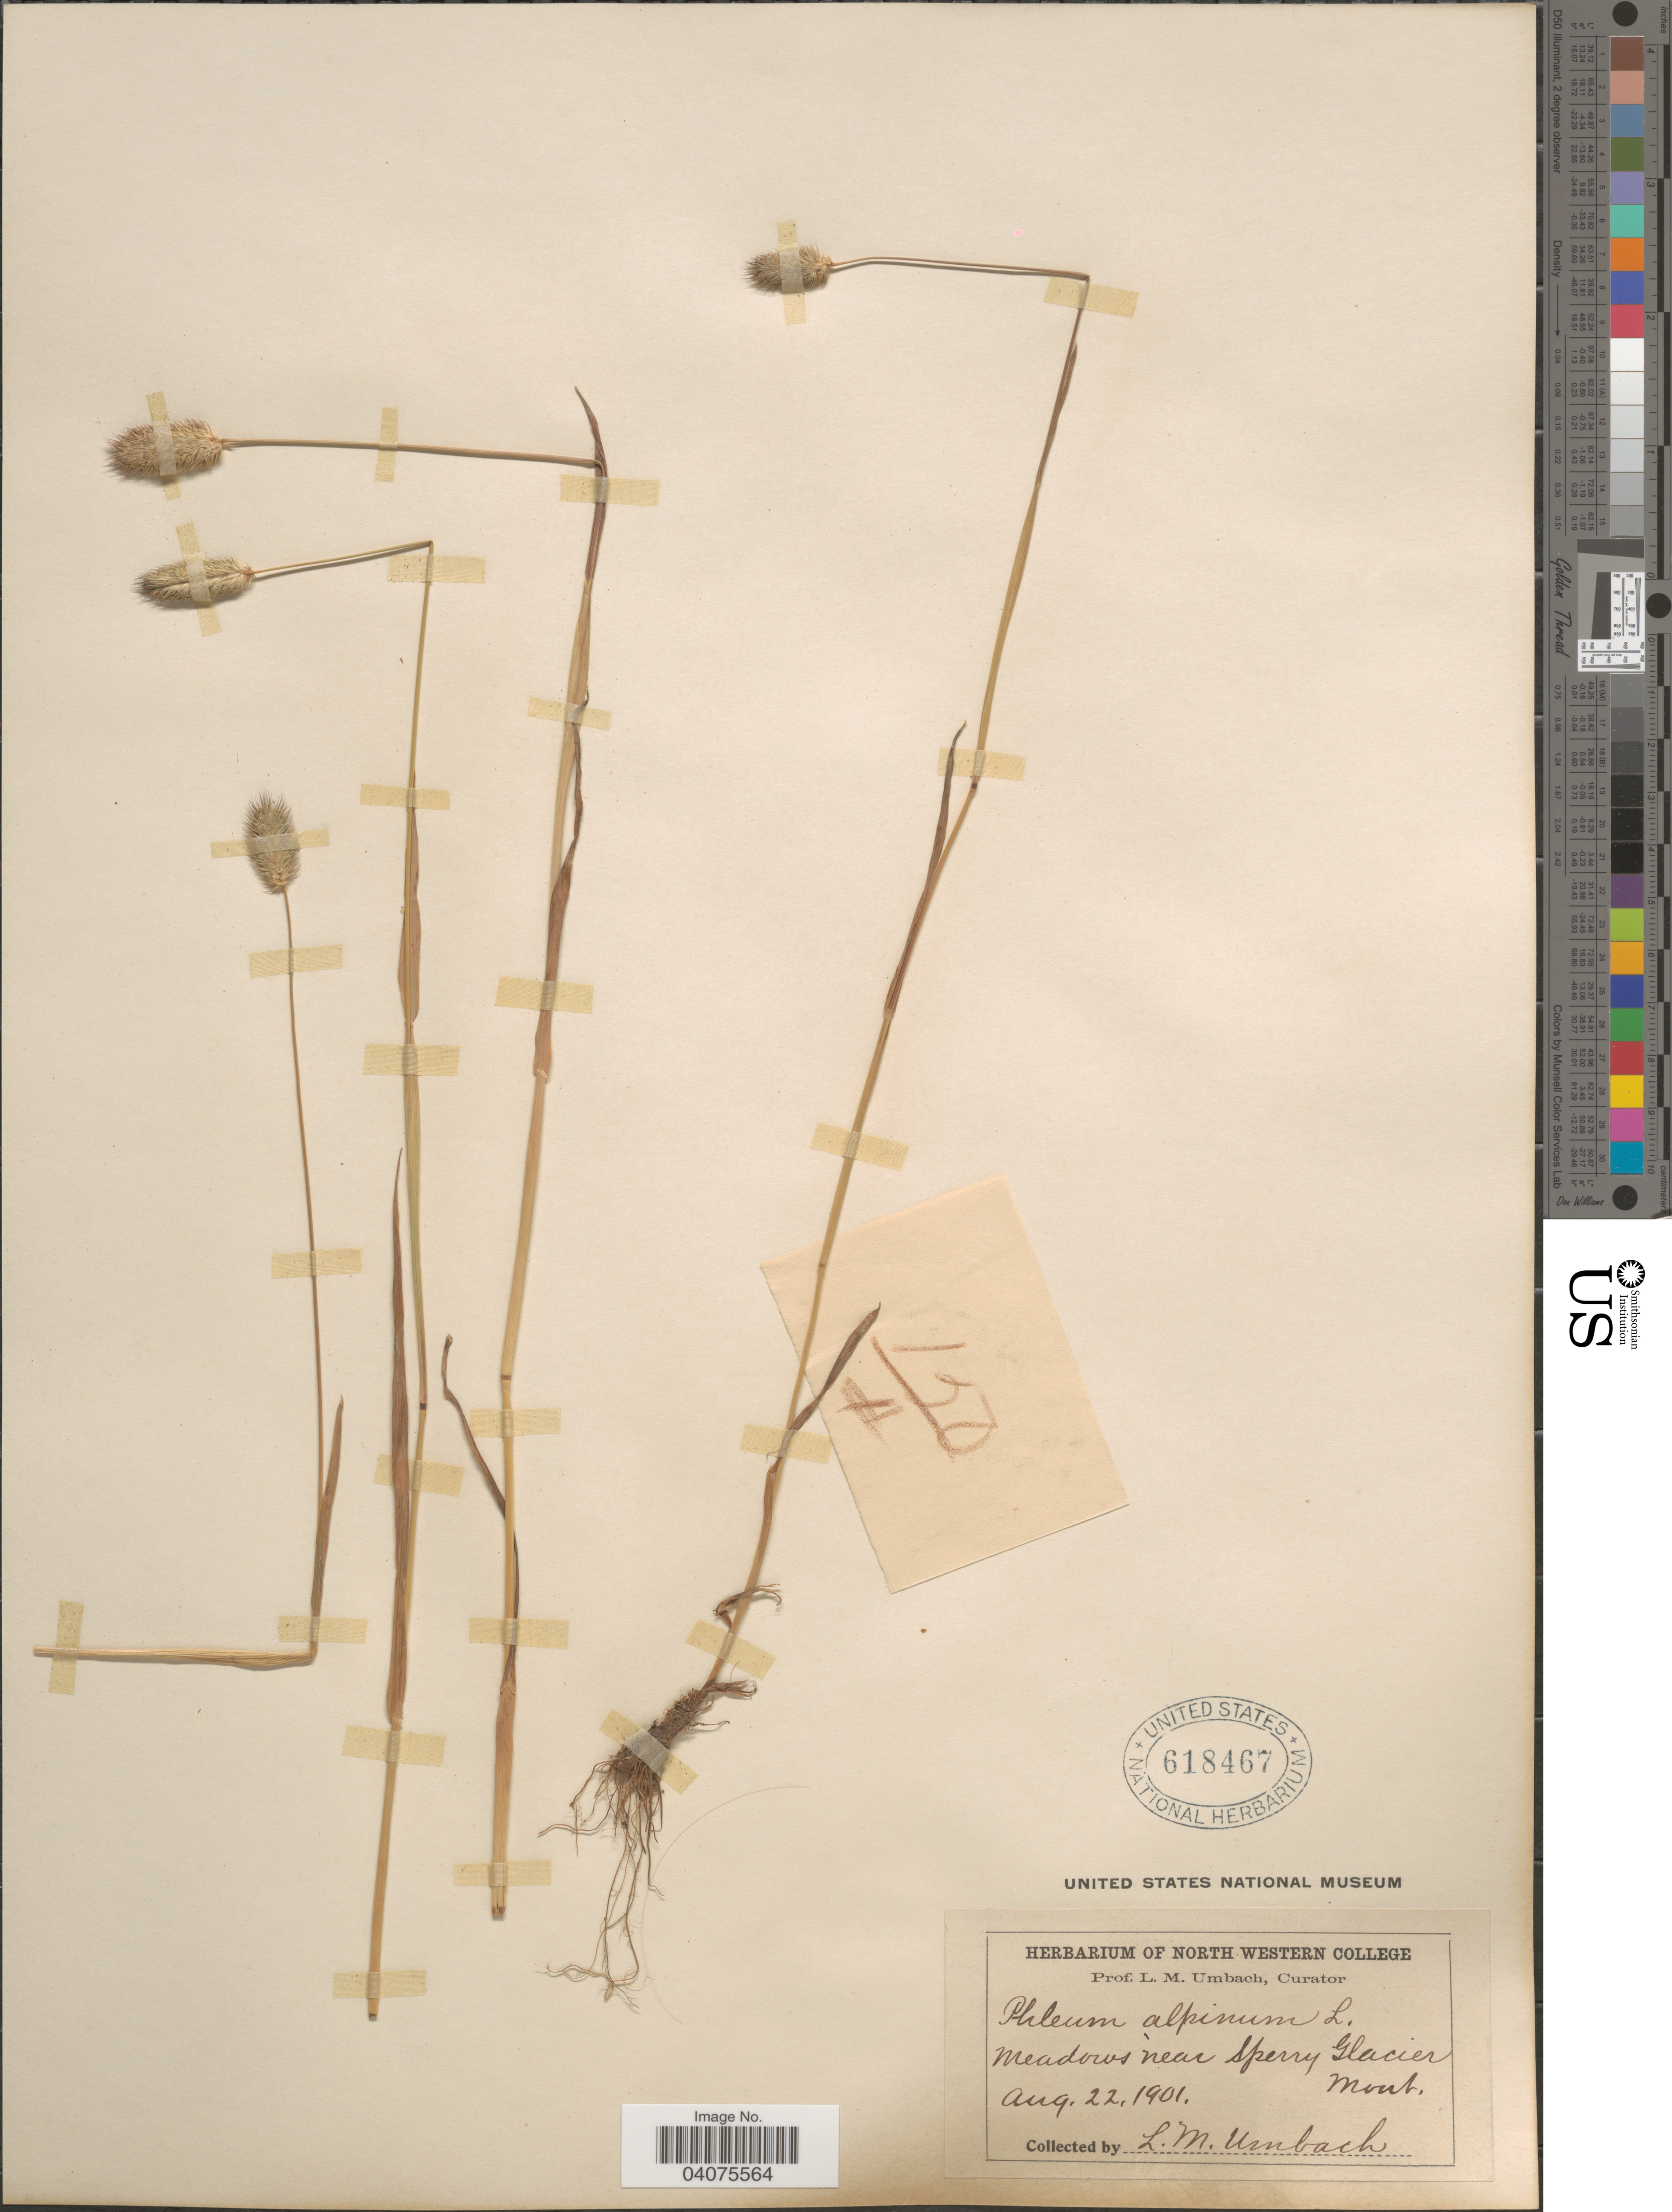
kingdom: Plantae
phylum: Tracheophyta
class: Liliopsida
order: Poales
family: Poaceae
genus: Phleum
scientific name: Phleum alpinum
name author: L.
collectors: L. M. Umbach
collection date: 1901-08-22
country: United States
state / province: Montana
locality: Meadows near Sperry Glacier.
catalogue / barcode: US 618467